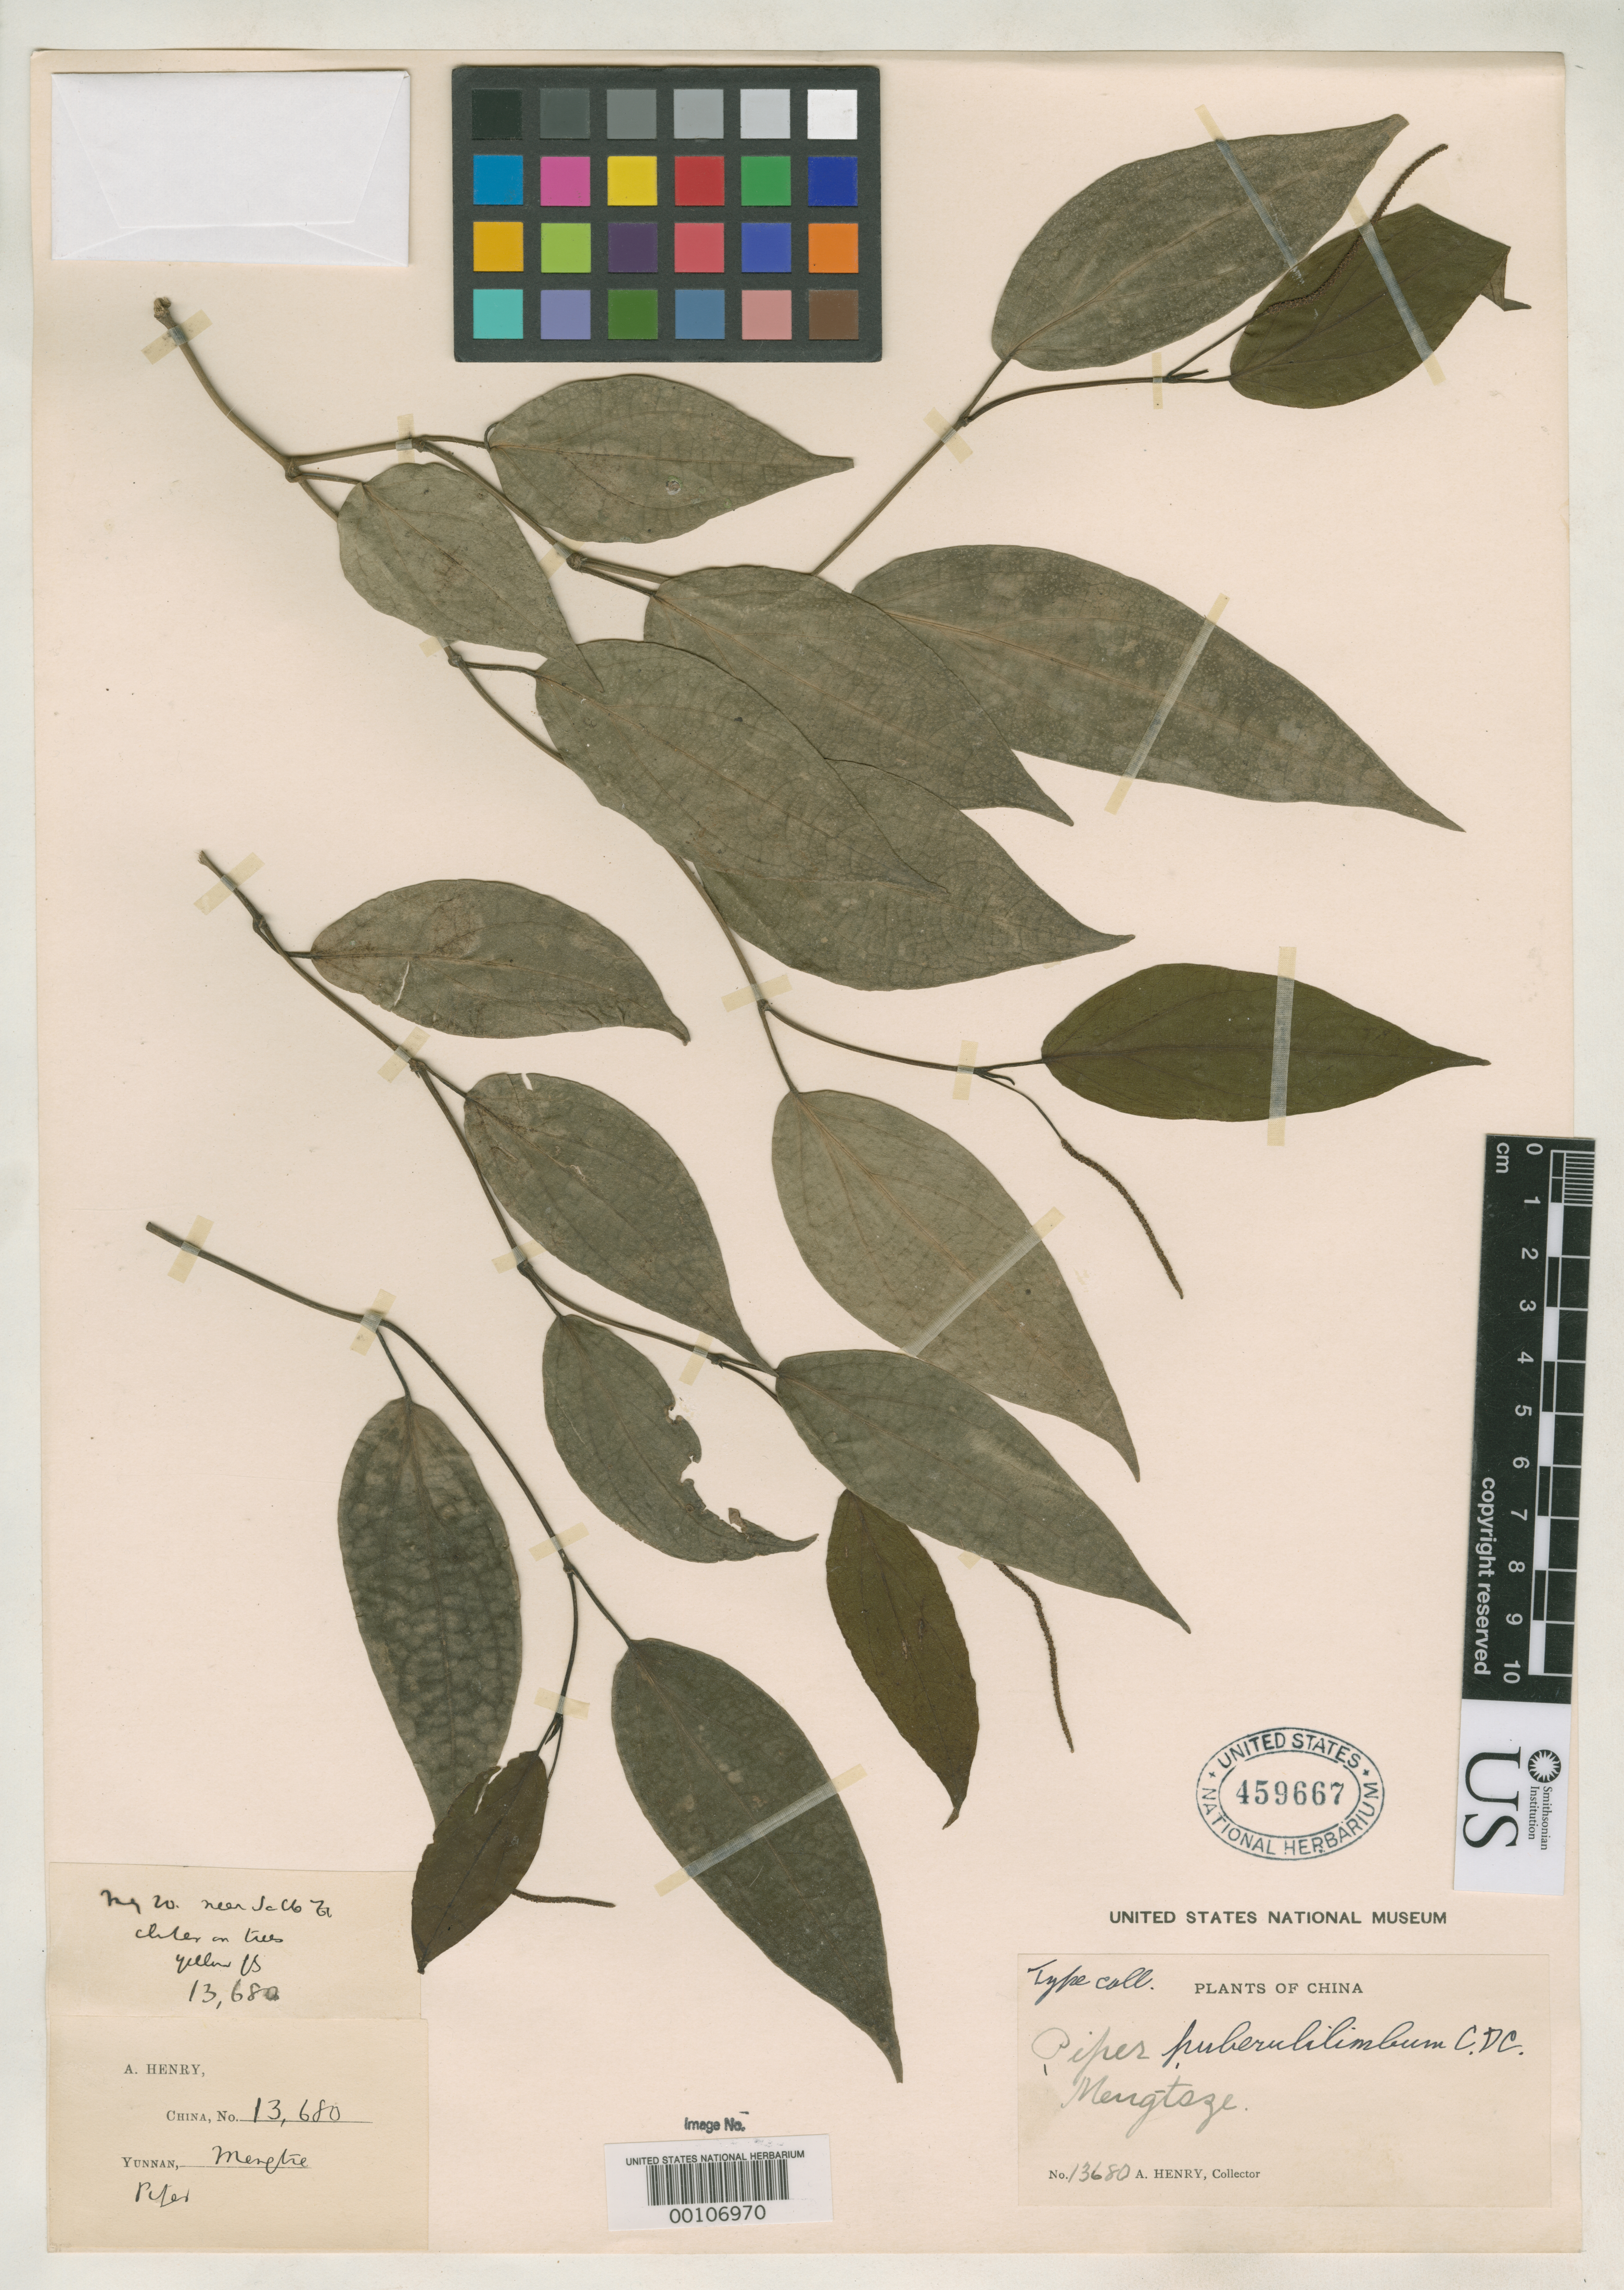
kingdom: Plantae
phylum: Tracheophyta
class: Magnoliopsida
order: Piperales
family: Piperaceae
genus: Piper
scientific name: Piper puberulilimbum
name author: C. DC.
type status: Isotype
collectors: A. Henry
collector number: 13680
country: China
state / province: Yunnan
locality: Mengtsze.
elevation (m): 1524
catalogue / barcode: US 459667